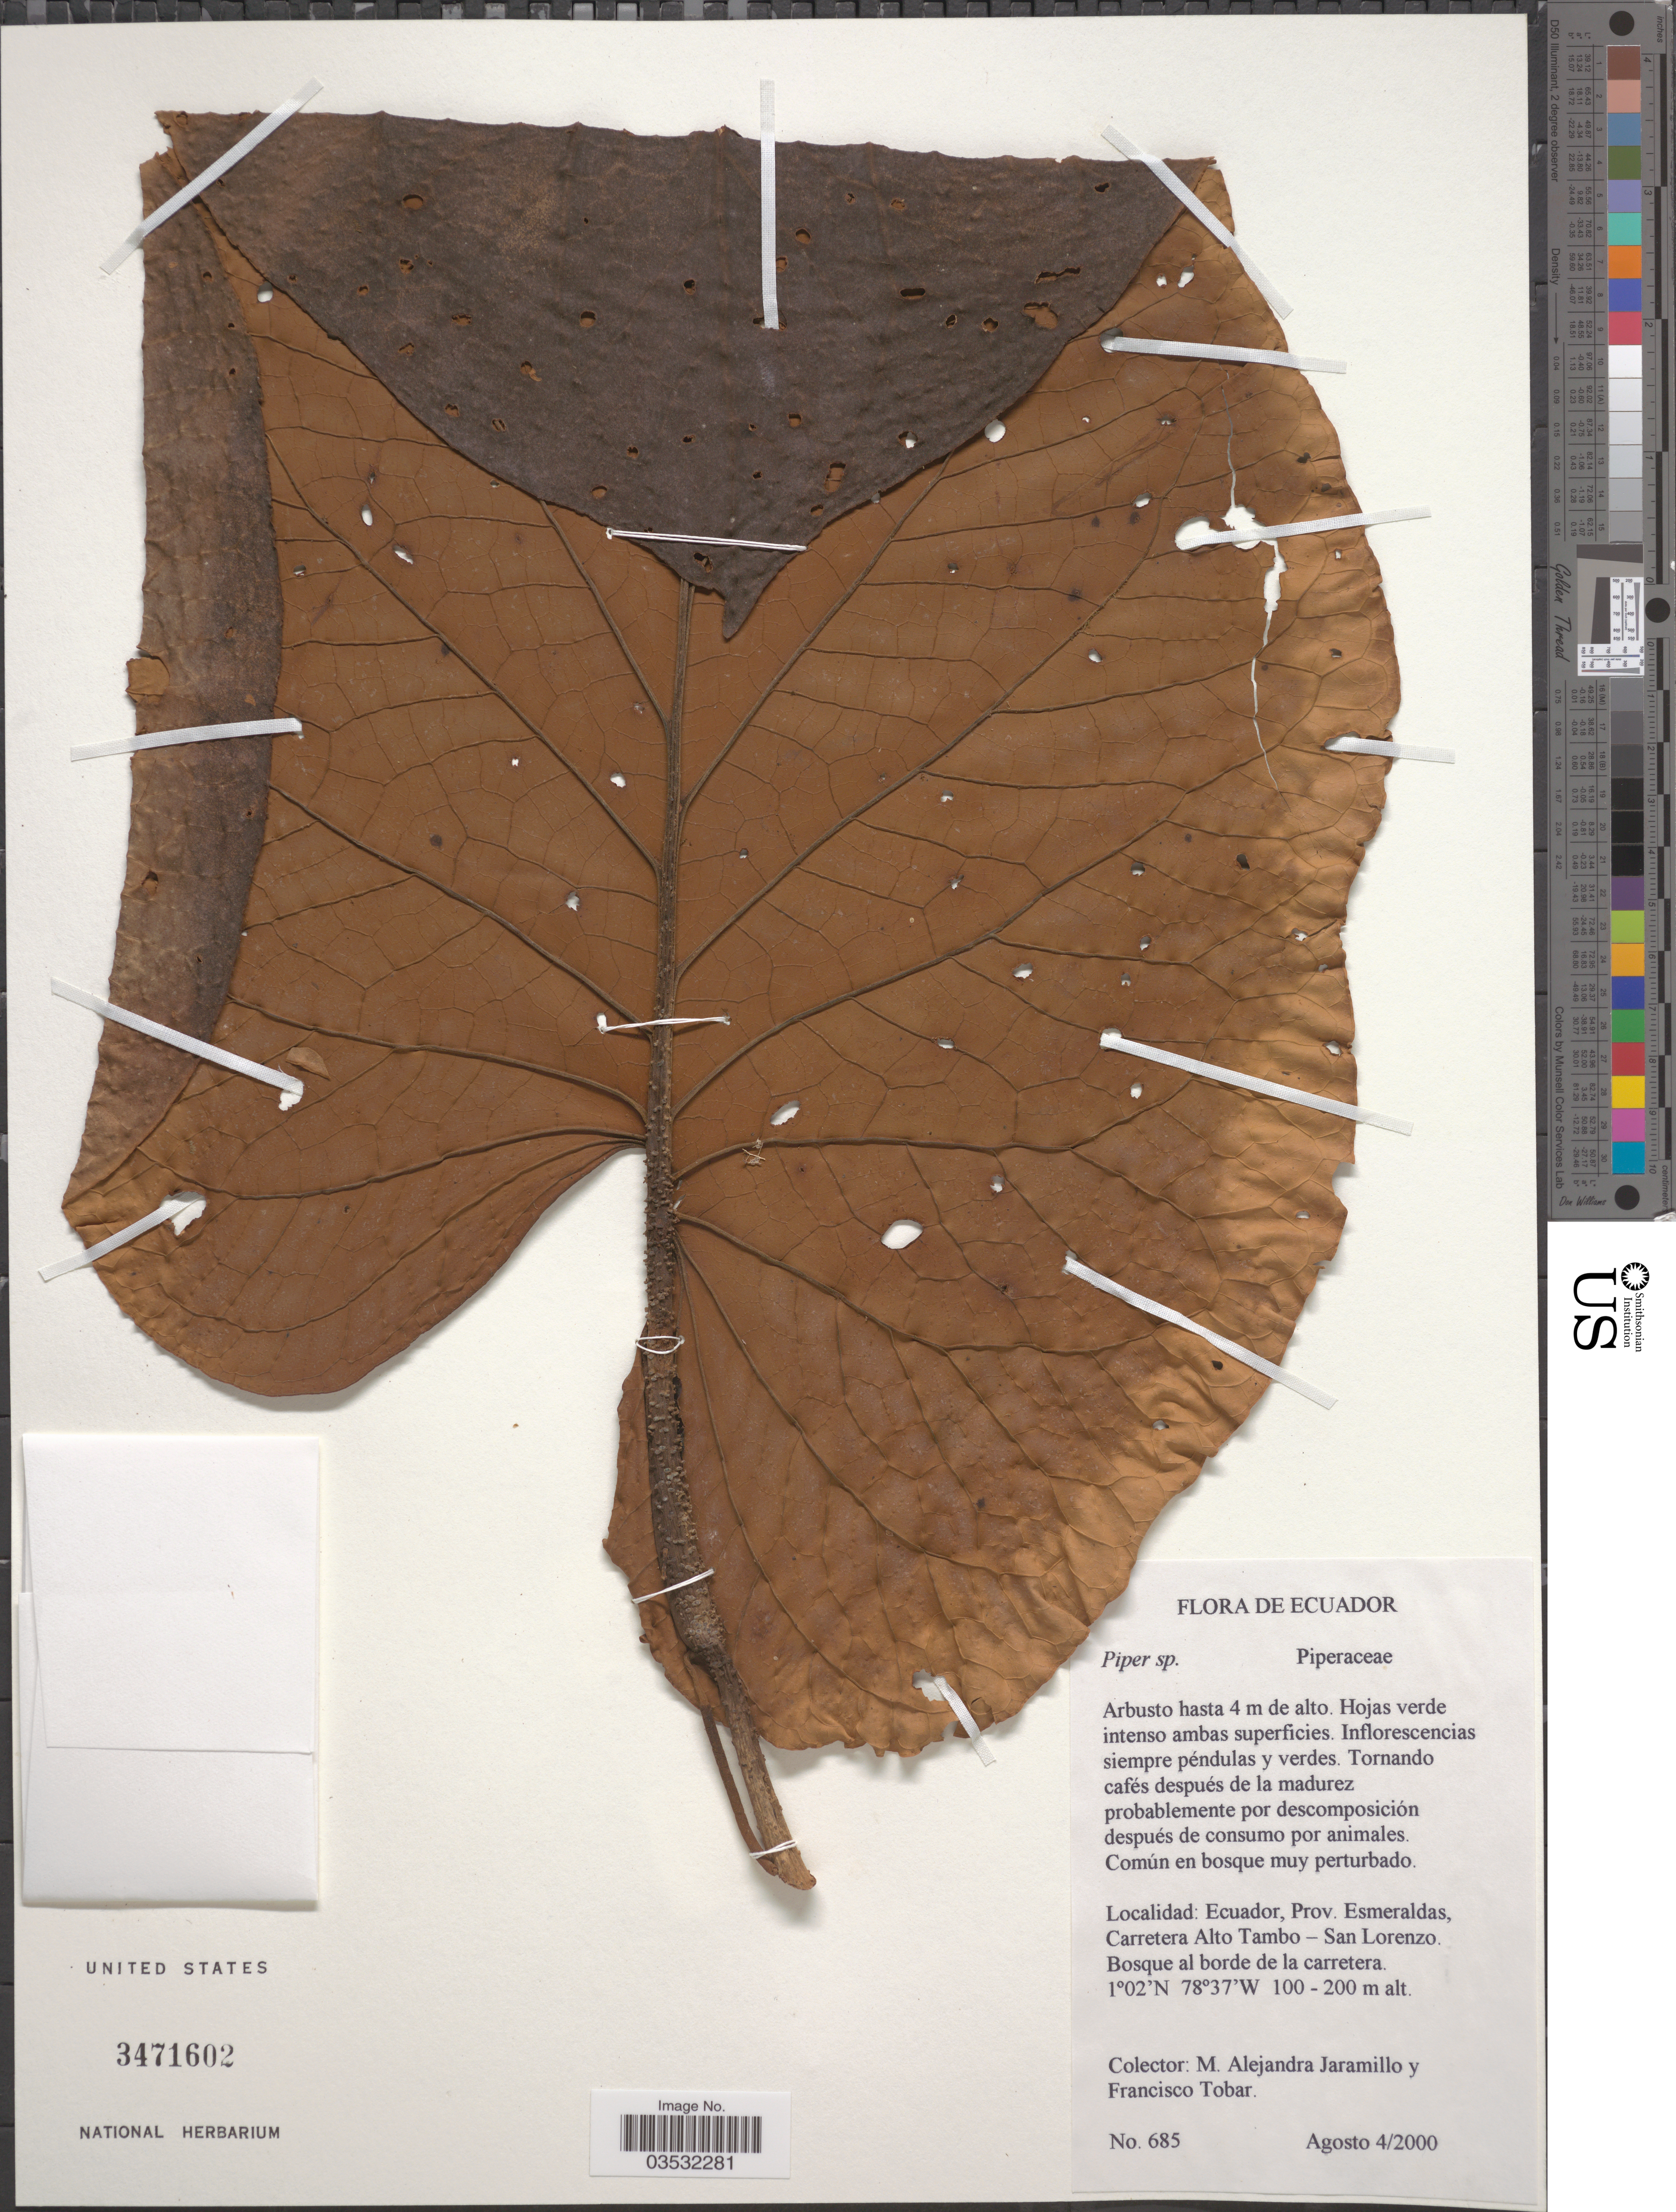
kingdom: Plantae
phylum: Tracheophyta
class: Magnoliopsida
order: Piperales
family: Piperaceae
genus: Piper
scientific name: Piper sp.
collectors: M. A. Jaramillo & F. Tobar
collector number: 685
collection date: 2000-08-04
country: Ecuador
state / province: Esmeraldas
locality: Carretera Alto Tambo - San Lorenzo.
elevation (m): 100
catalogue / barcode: US 3471602